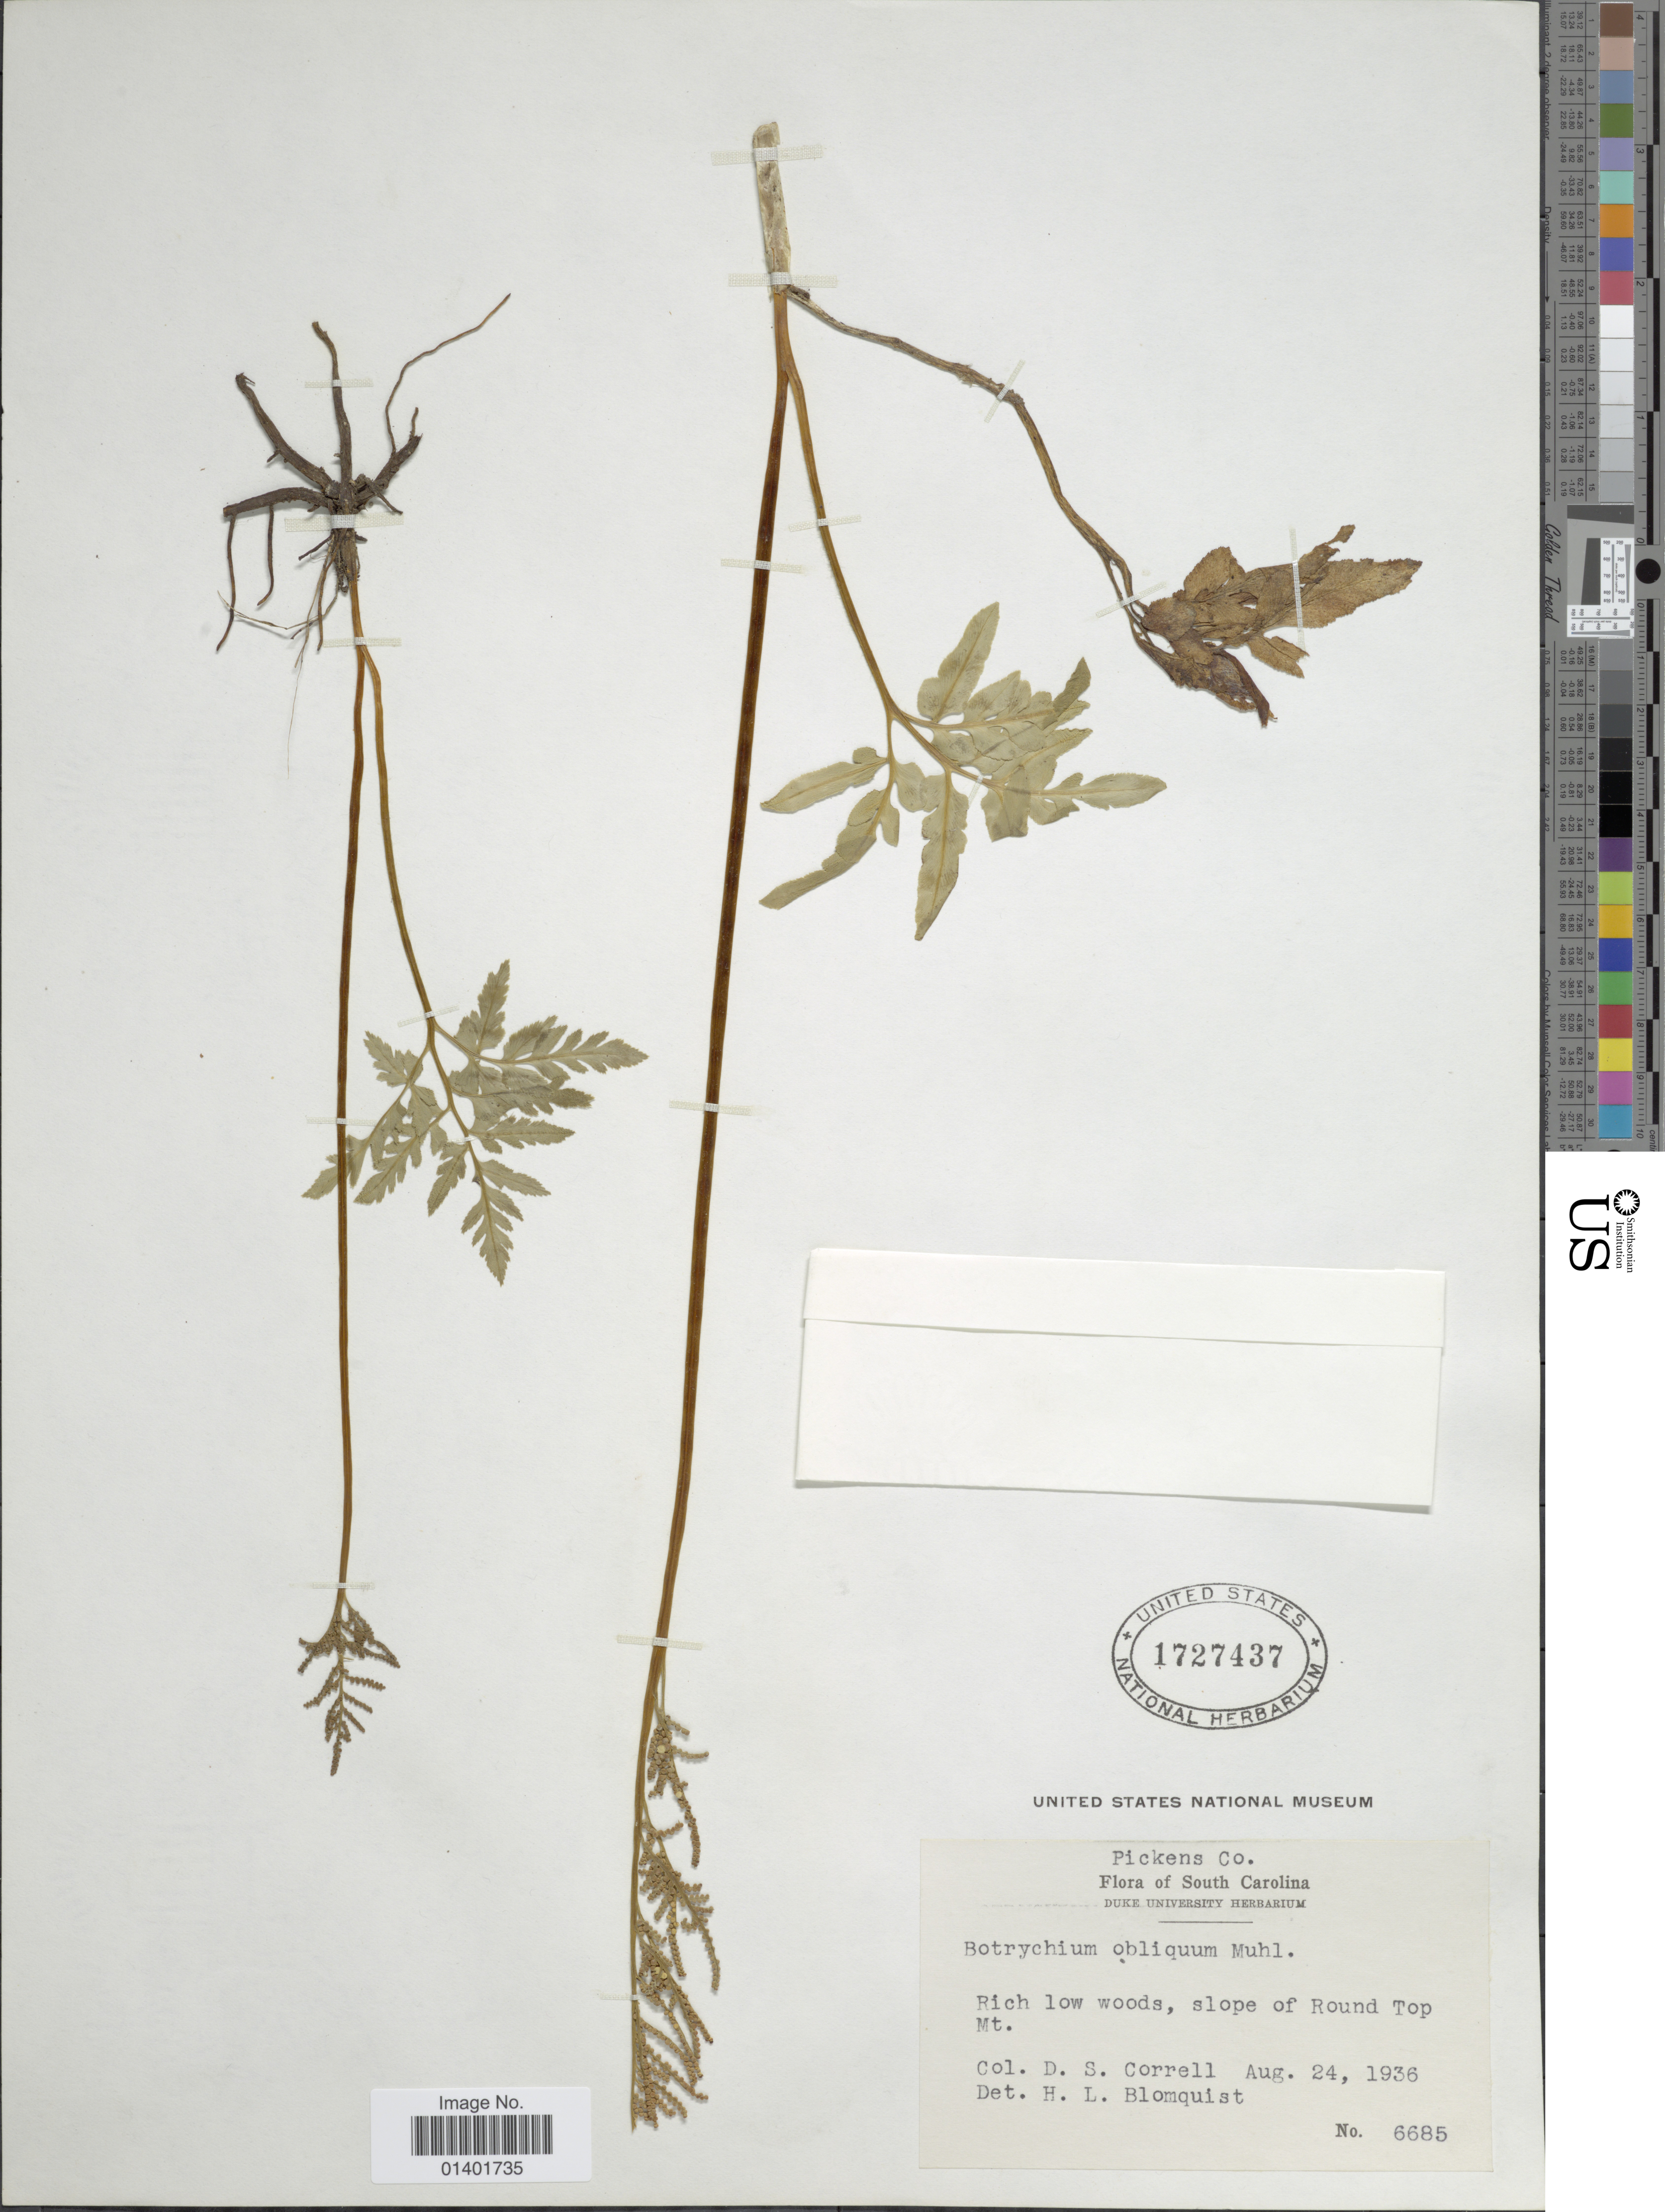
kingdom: Plantae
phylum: Tracheophyta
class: Polypodiopsida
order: Ophioglossales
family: Ophioglossaceae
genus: Botrychium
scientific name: Botrychium dissectum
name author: Spreng.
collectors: D. S. Correll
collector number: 6685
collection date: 1936-08-24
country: United States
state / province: South Carolina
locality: Pickens Co. Rich low woods, slope of Round Top Mt.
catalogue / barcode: US 1727437